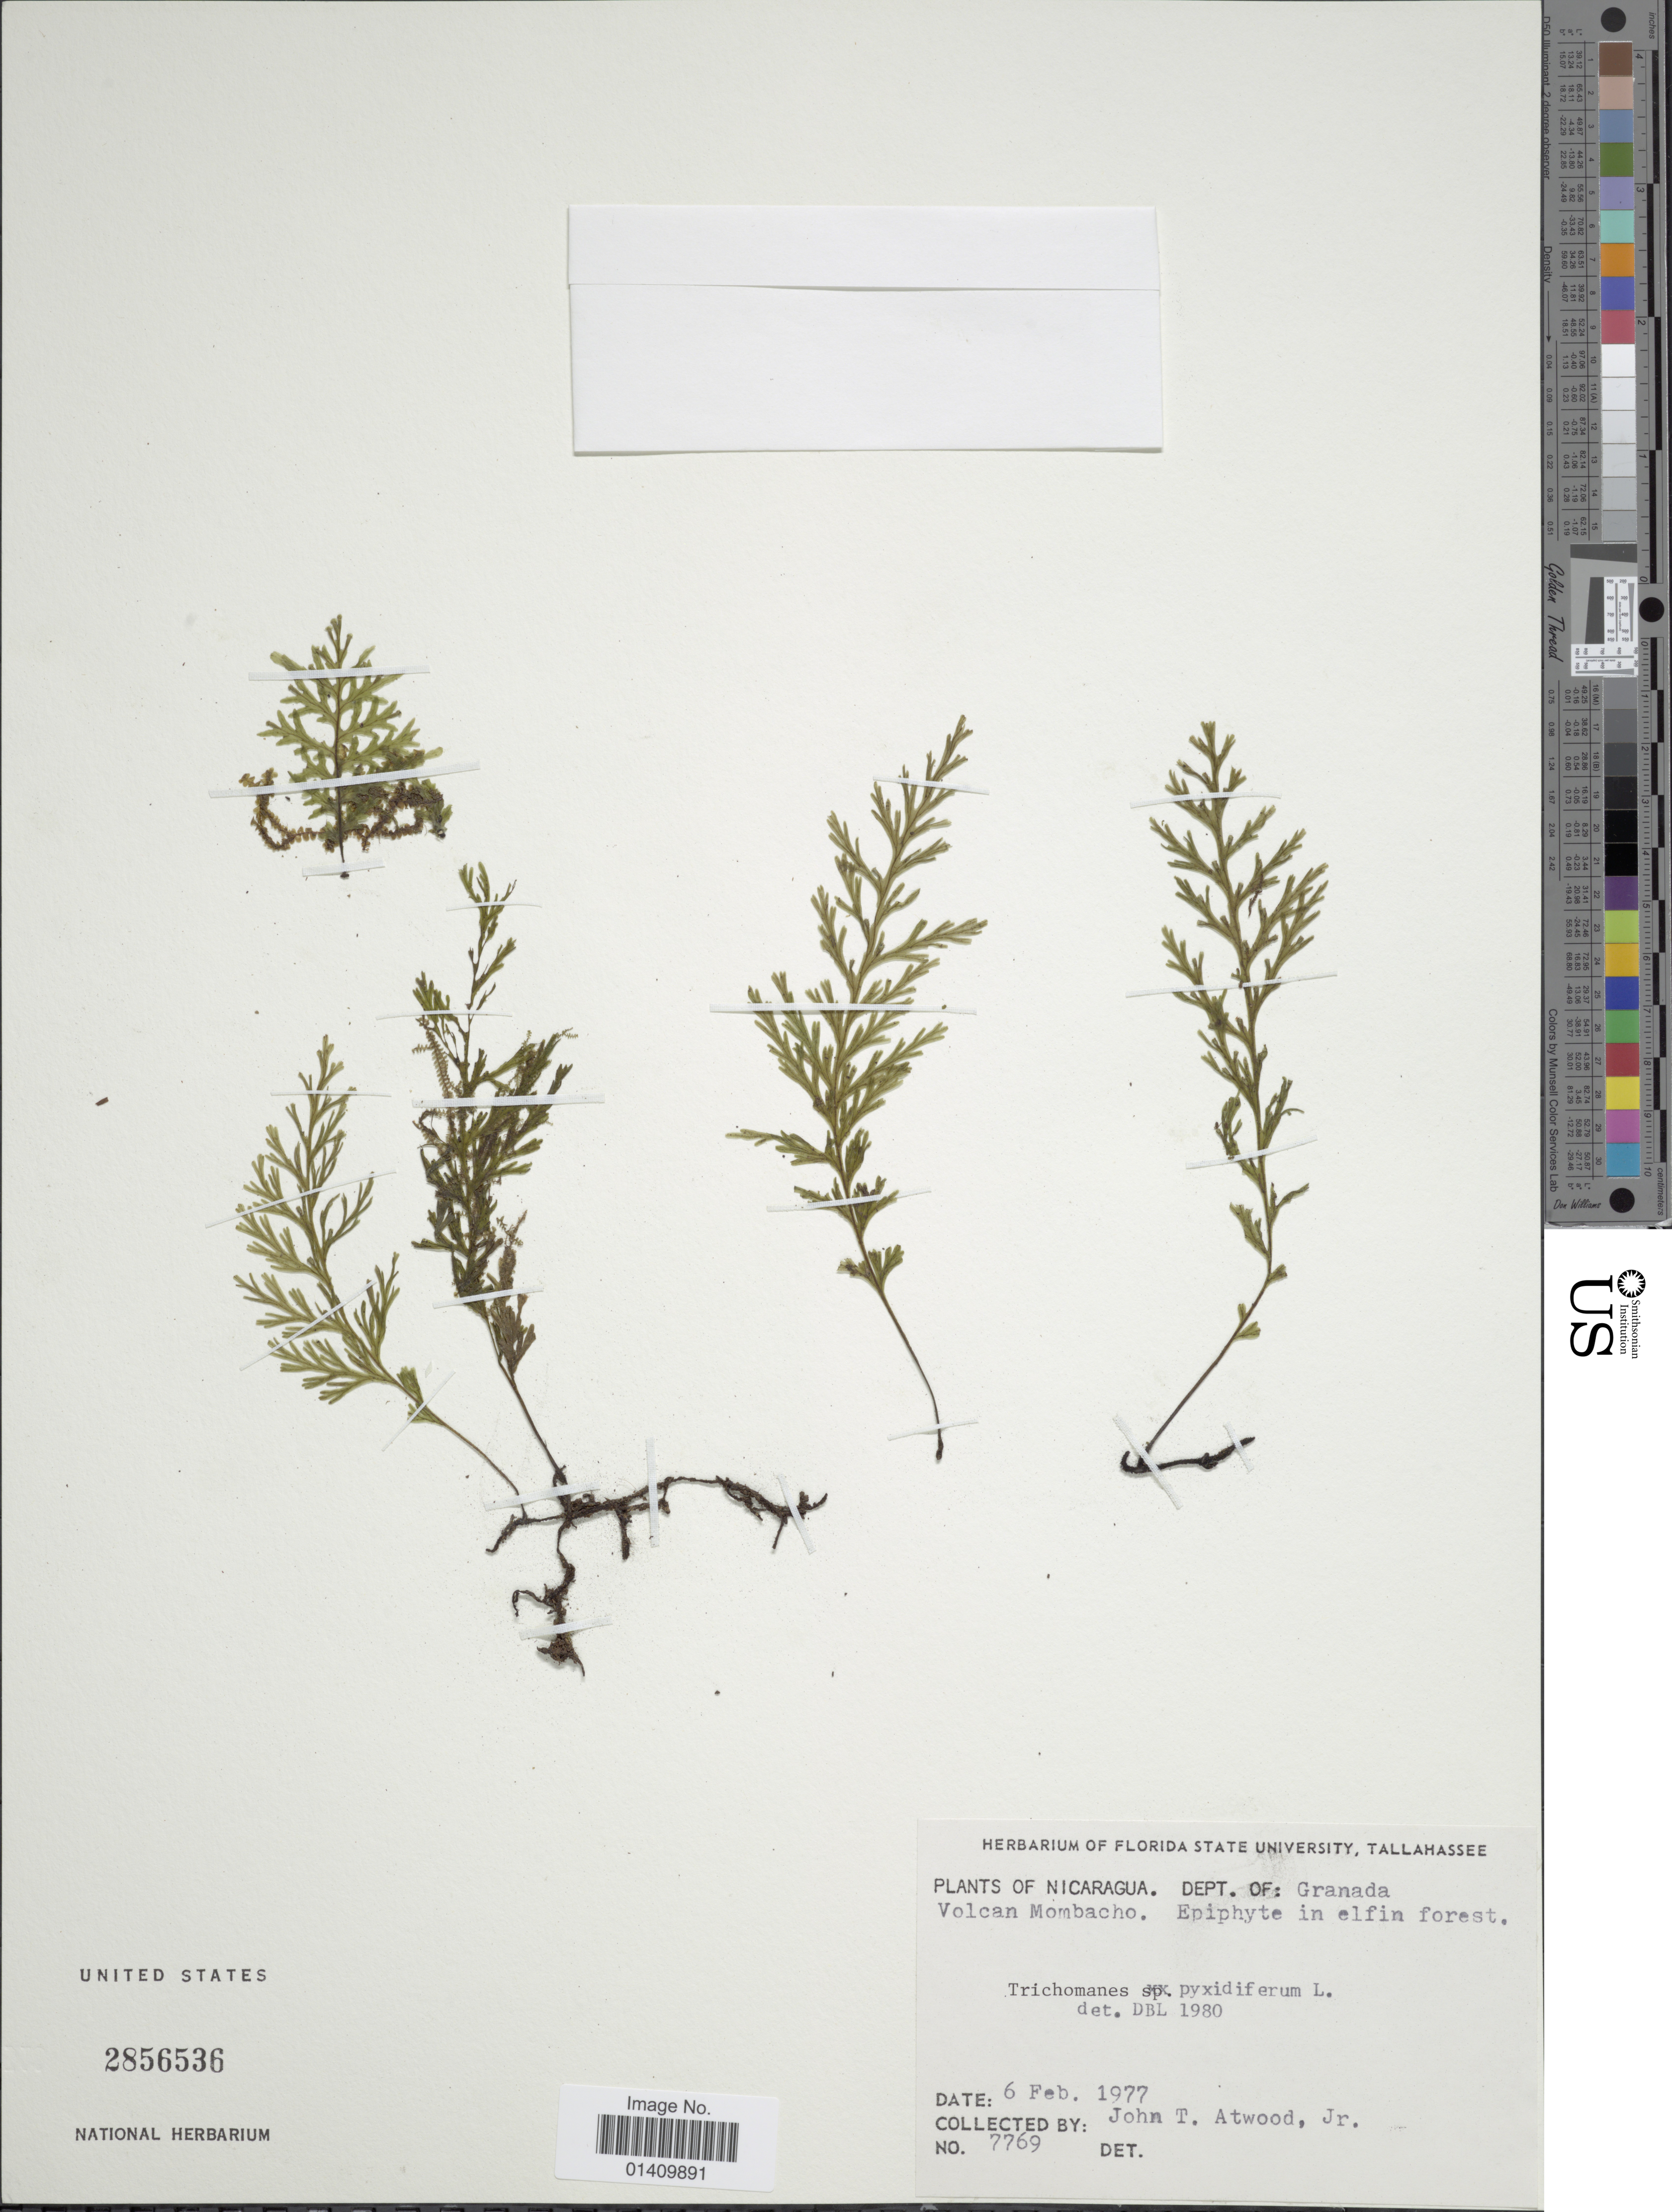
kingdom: Plantae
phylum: Tracheophyta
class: Polypodiopsida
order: Hymenophyllales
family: Hymenophyllaceae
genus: Polyphlebium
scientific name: Polyphlebium pyxidiferum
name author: (L.) Ebihara & Dubuisson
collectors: J. T. Atwood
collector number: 7769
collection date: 1977-02-06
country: Nicaragua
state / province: Granada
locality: Dept of Granada Volcan Mombacho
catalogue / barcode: US 2856536